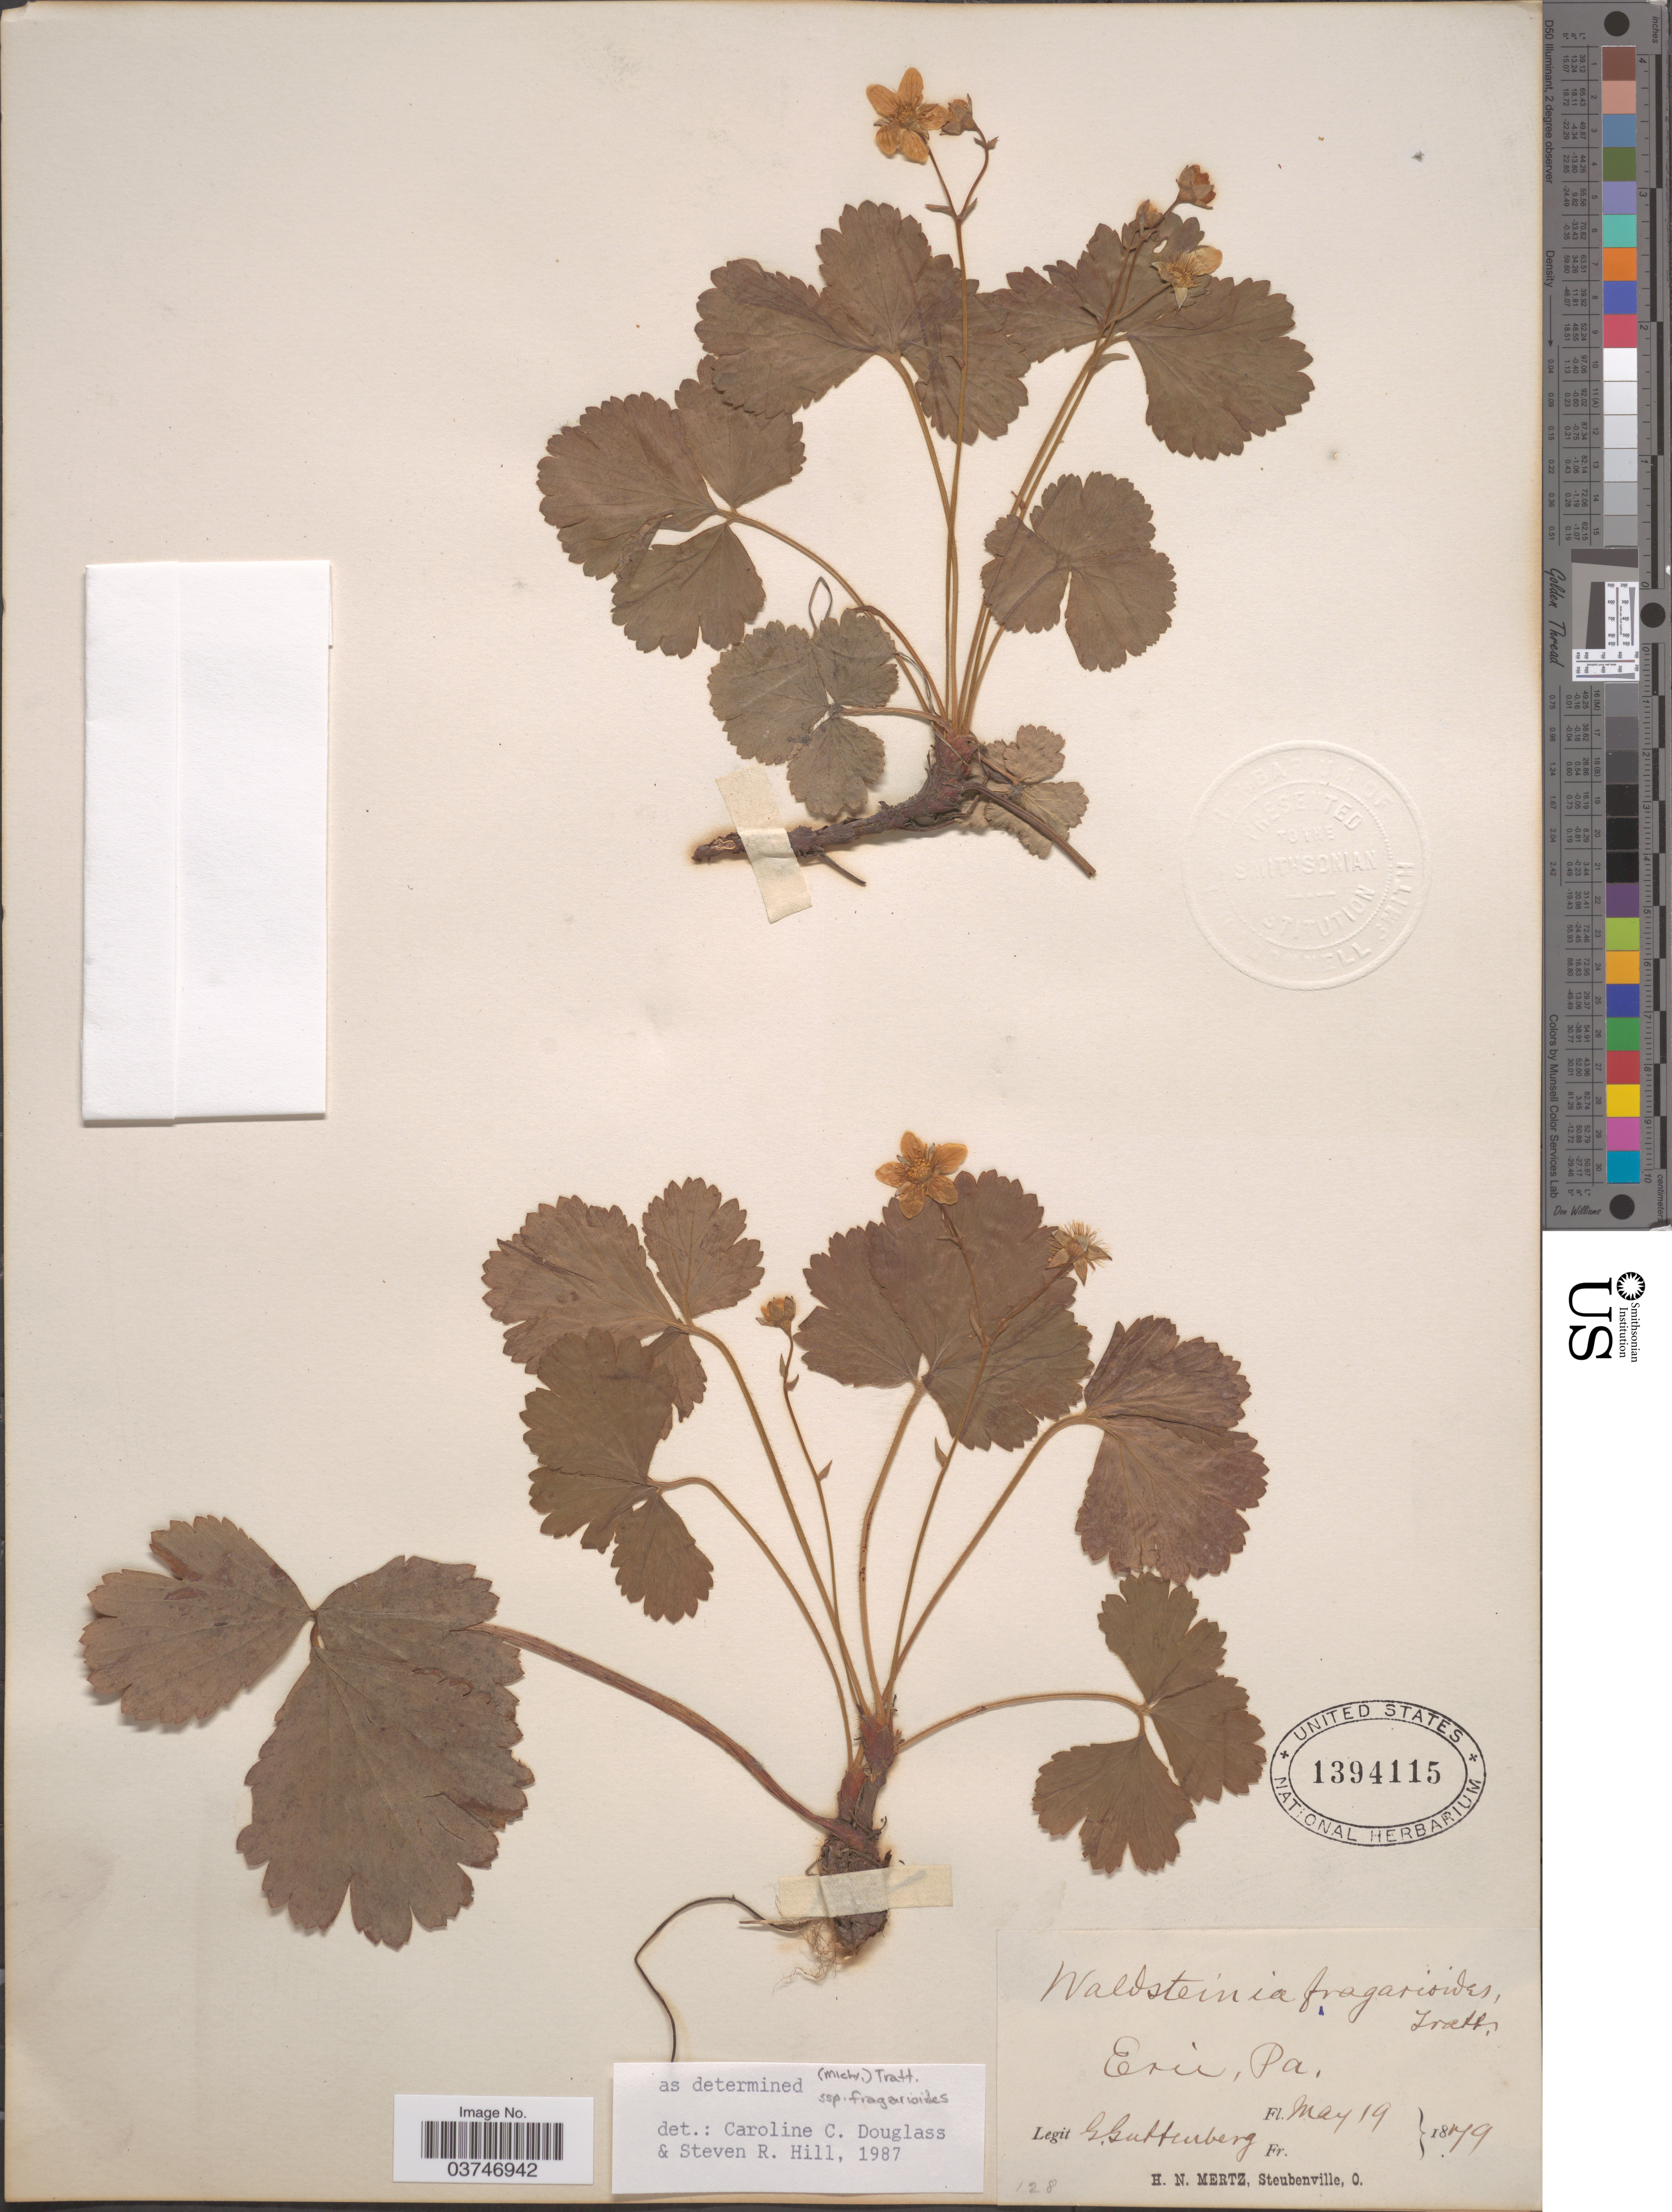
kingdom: Plantae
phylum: Tracheophyta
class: Magnoliopsida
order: Rosales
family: Rosaceae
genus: Waldsteinia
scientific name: Waldsteinia fragarioides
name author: (Michx.) Tratt.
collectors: G. Guttenberg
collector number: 128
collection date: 1879-05-19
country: United States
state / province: Pennsylvania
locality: Erie.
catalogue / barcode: US 1394115